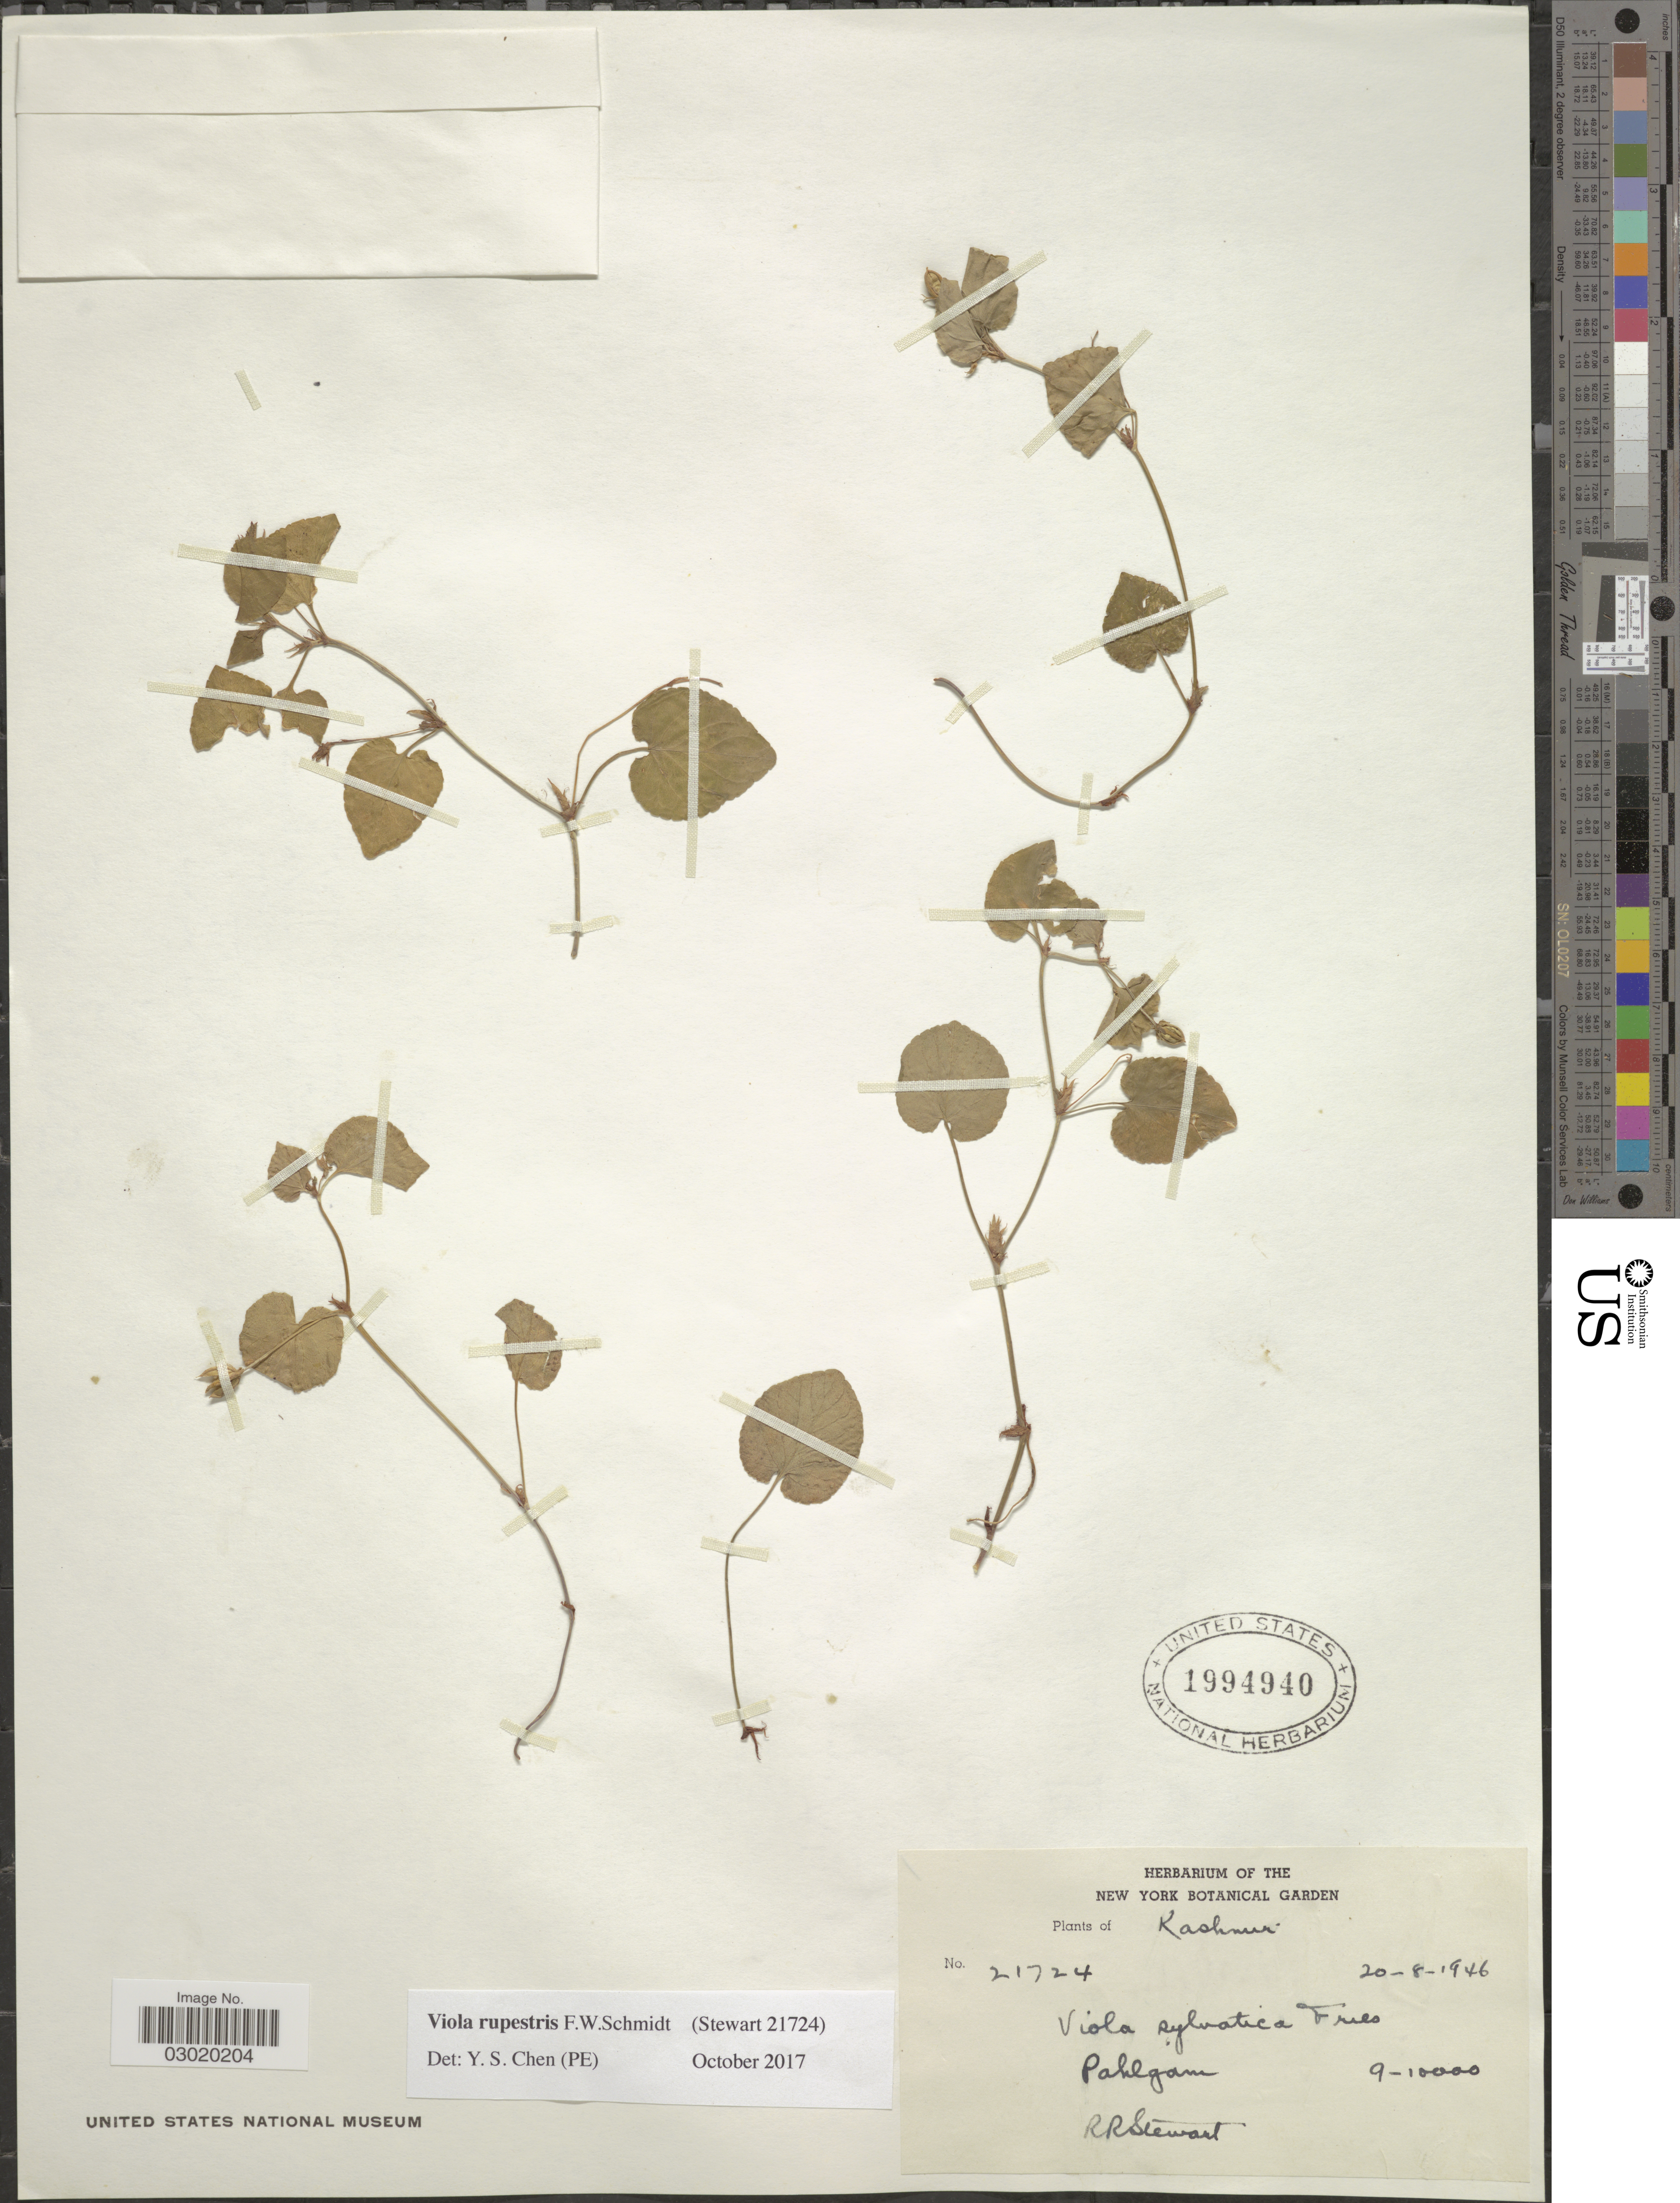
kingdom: Plantae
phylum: Tracheophyta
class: Magnoliopsida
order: Malpighiales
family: Violaceae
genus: Viola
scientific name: Viola rupestris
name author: F.W. Schmidt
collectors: R. Steward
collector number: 21724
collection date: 1946-08-20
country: India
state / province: Jammu and Kashmir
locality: Pahlgam.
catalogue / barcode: US 1994940